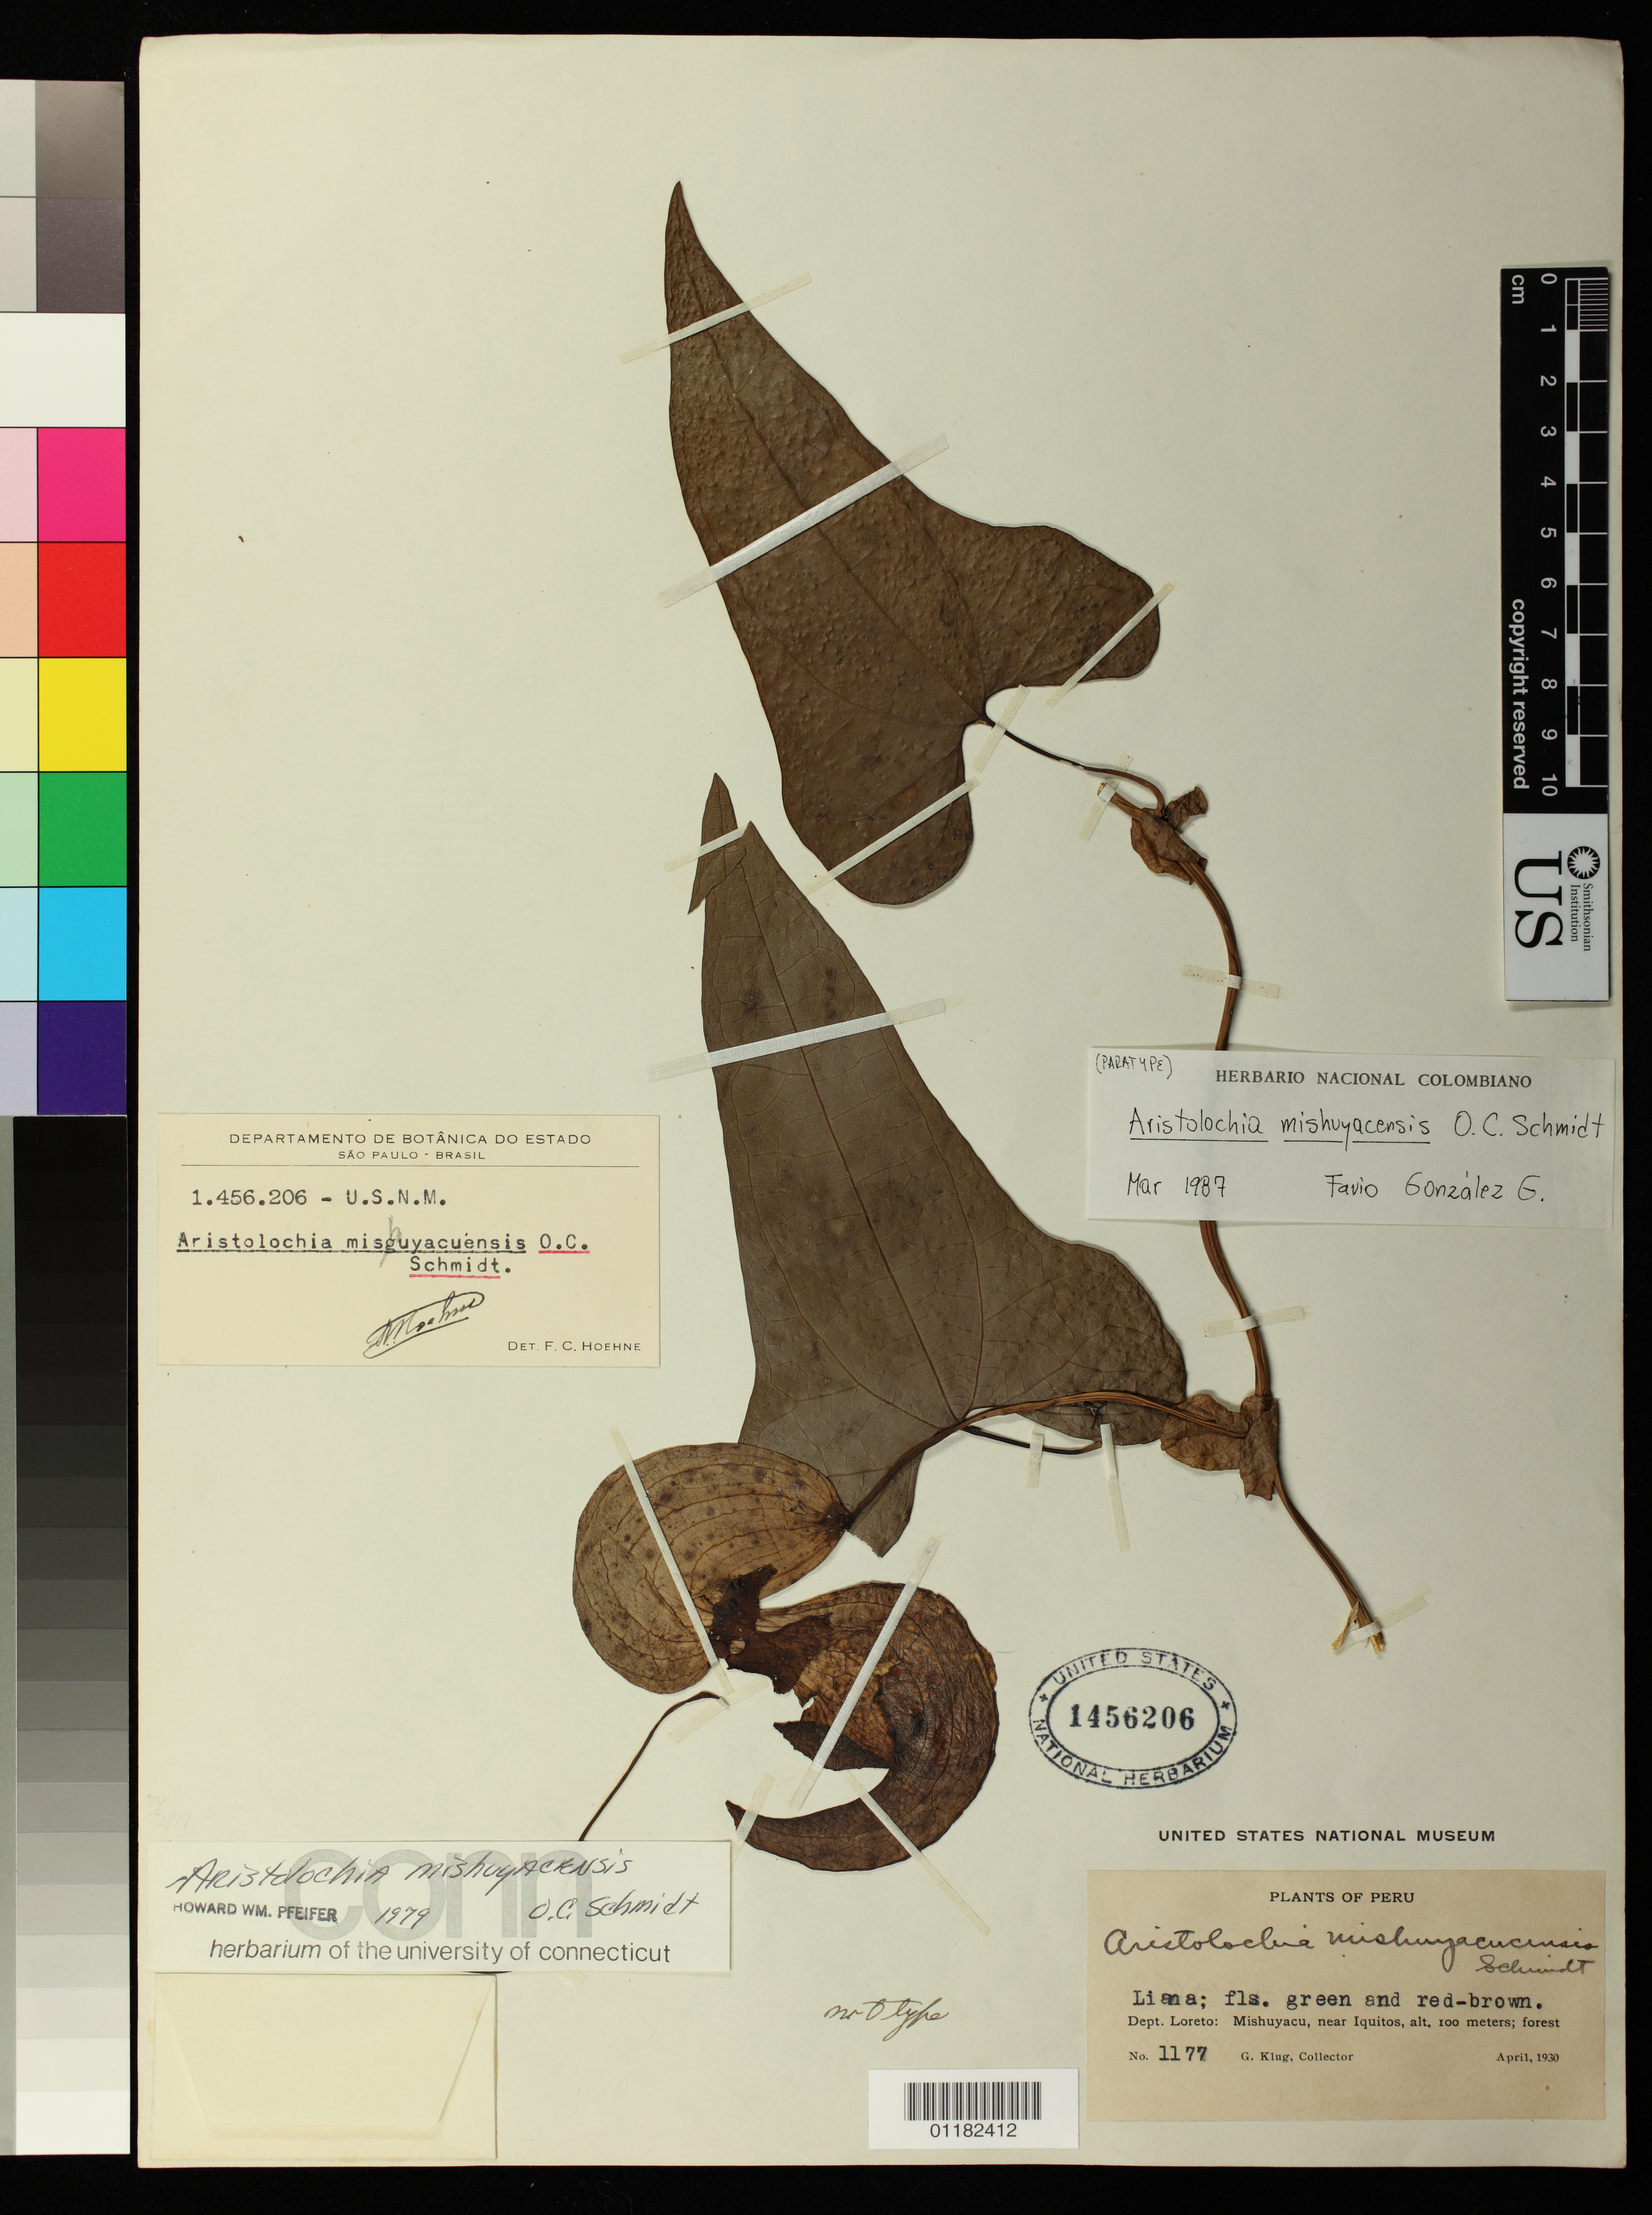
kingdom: Plantae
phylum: Tracheophyta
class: Magnoliopsida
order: Piperales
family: Aristolochiaceae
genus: Aristolochia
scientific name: Aristolochia mishuyacensis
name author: O.C. Schmidt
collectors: G. Klug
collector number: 1177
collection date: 1930-04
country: Peru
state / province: Loreto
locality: Mishuyacu, near Iquitos.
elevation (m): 100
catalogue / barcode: US 1456206